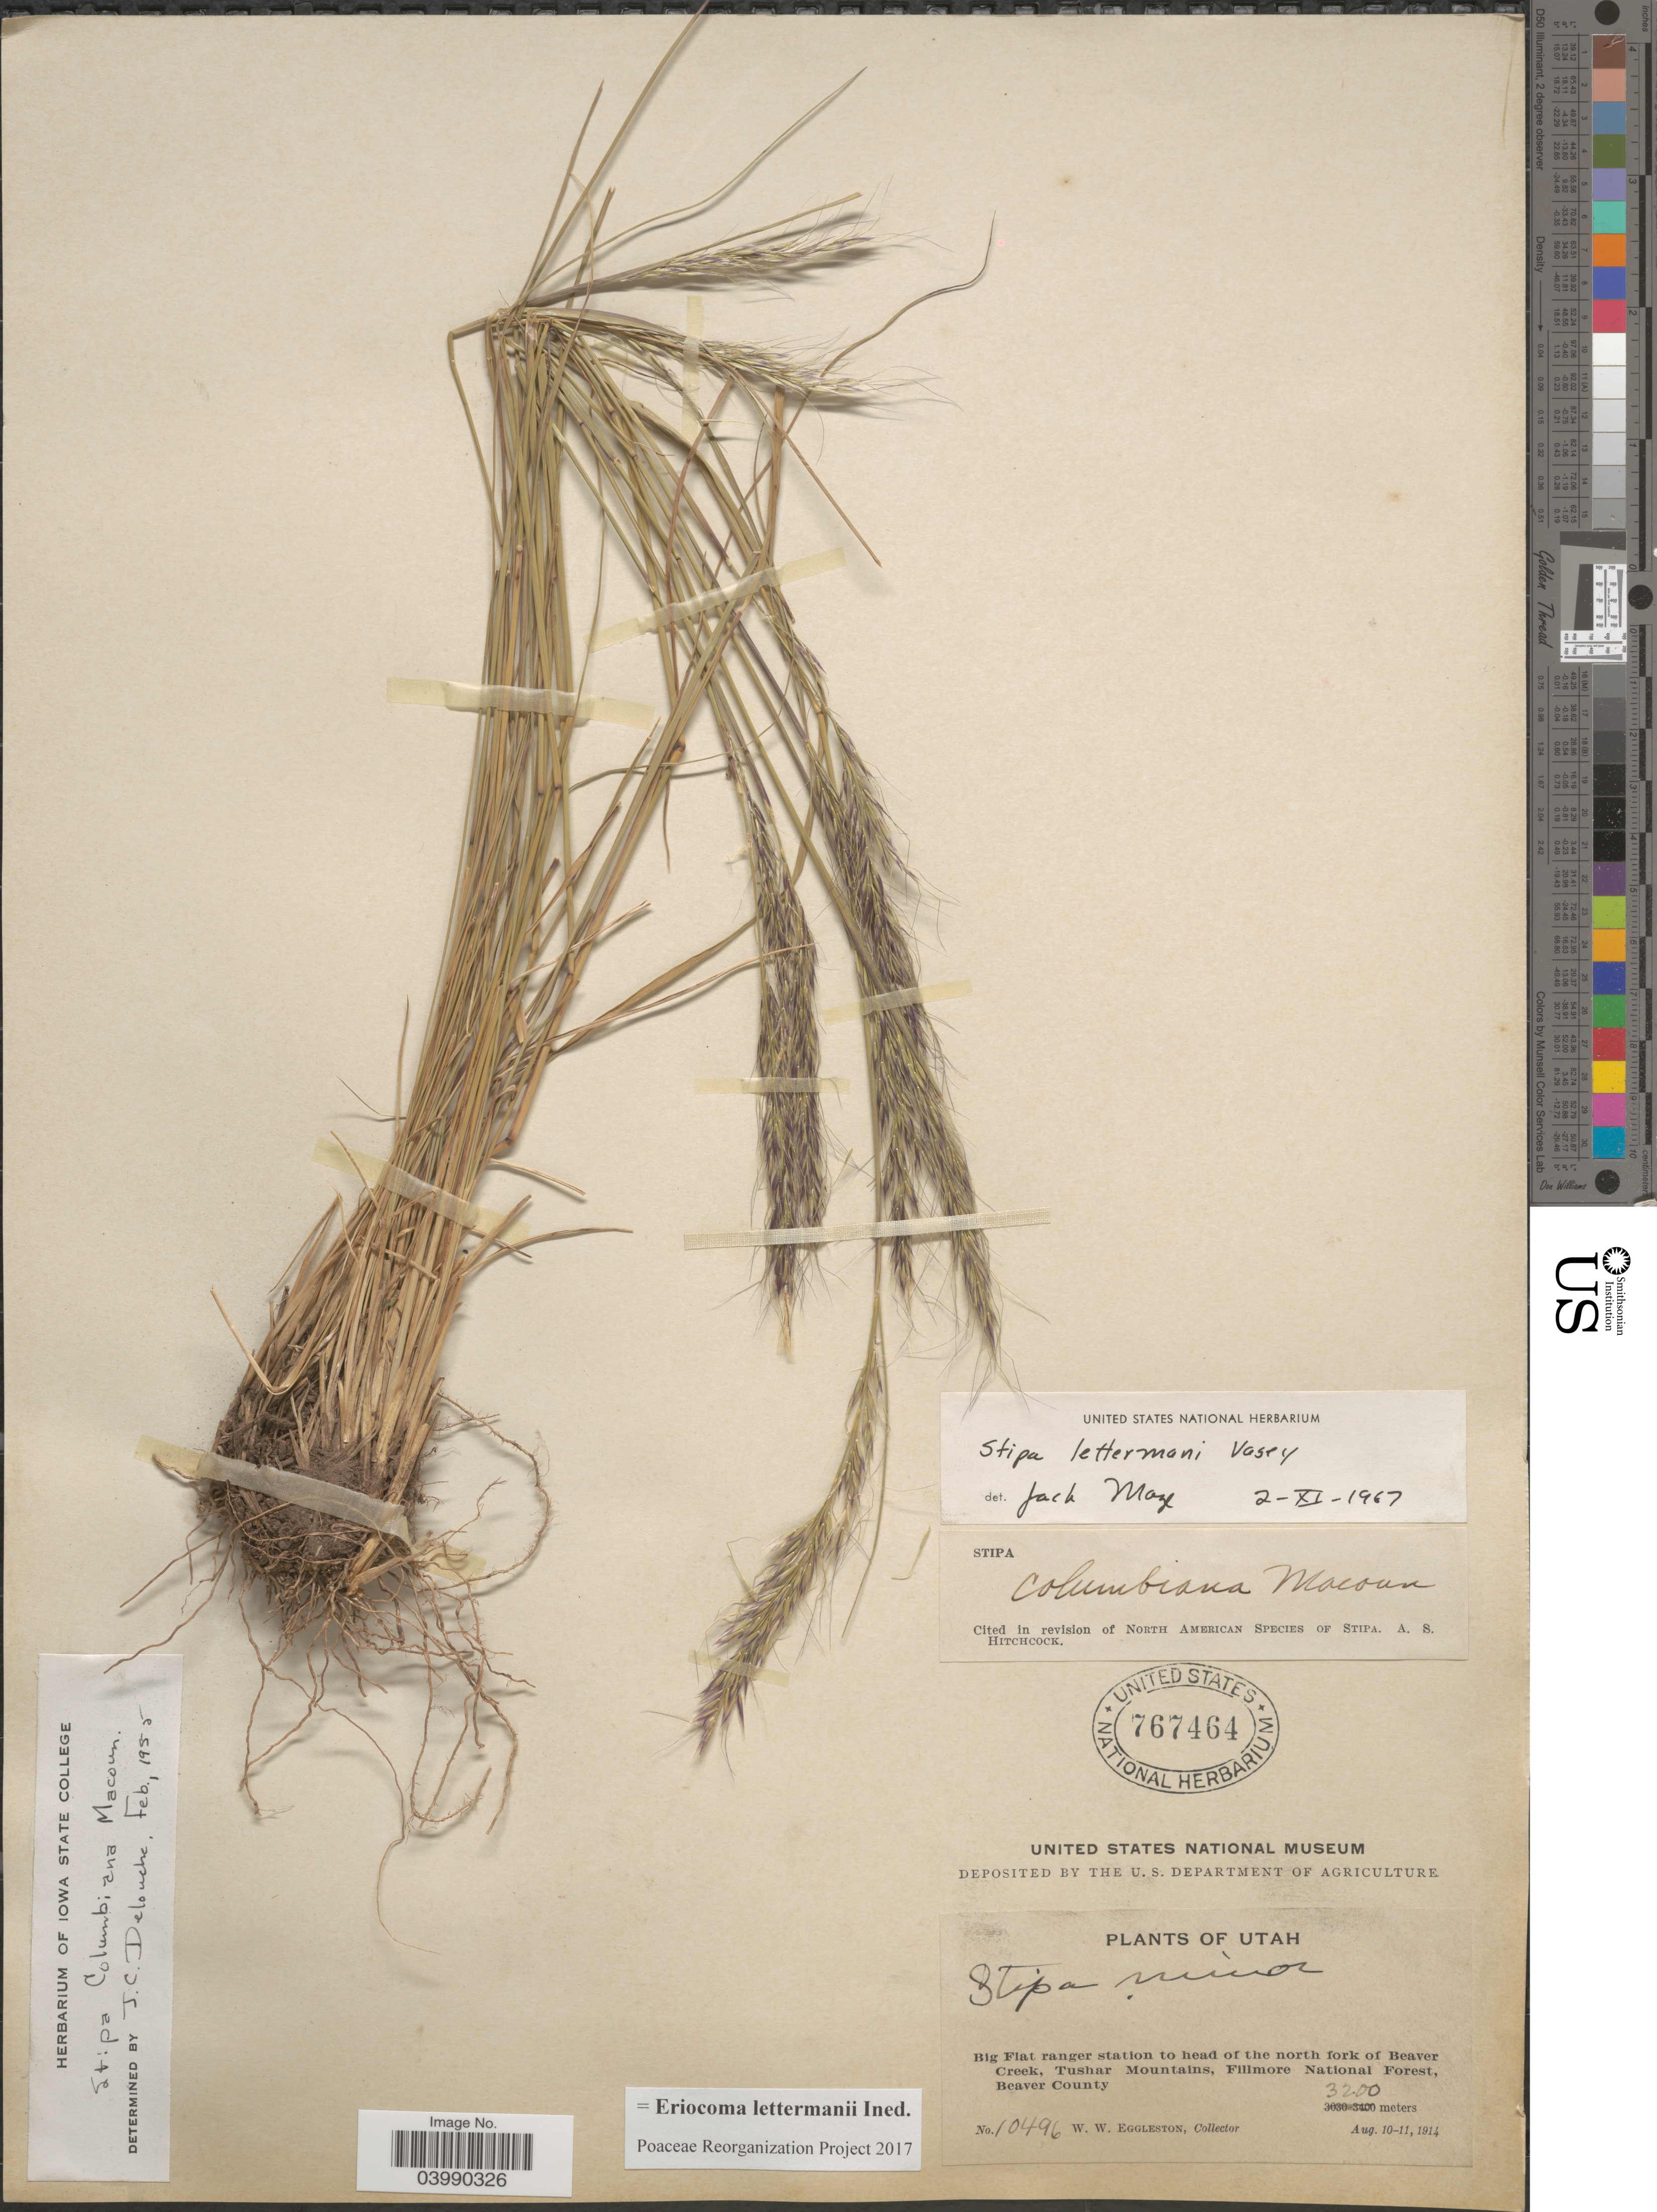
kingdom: Plantae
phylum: Tracheophyta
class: Liliopsida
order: Poales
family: Poaceae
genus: Eriocoma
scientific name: Eriocoma lettermanii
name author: (Vasey) Romasch.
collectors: W. W. Eggleston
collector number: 10496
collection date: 1914-08-10/1914-08-11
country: United States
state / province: Utah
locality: Big Flat ranger station to head of the north fork of Beaver Creek, Tushar Mountains, Fillmore National Forest, Beaver County.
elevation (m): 3200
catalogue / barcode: US 767464